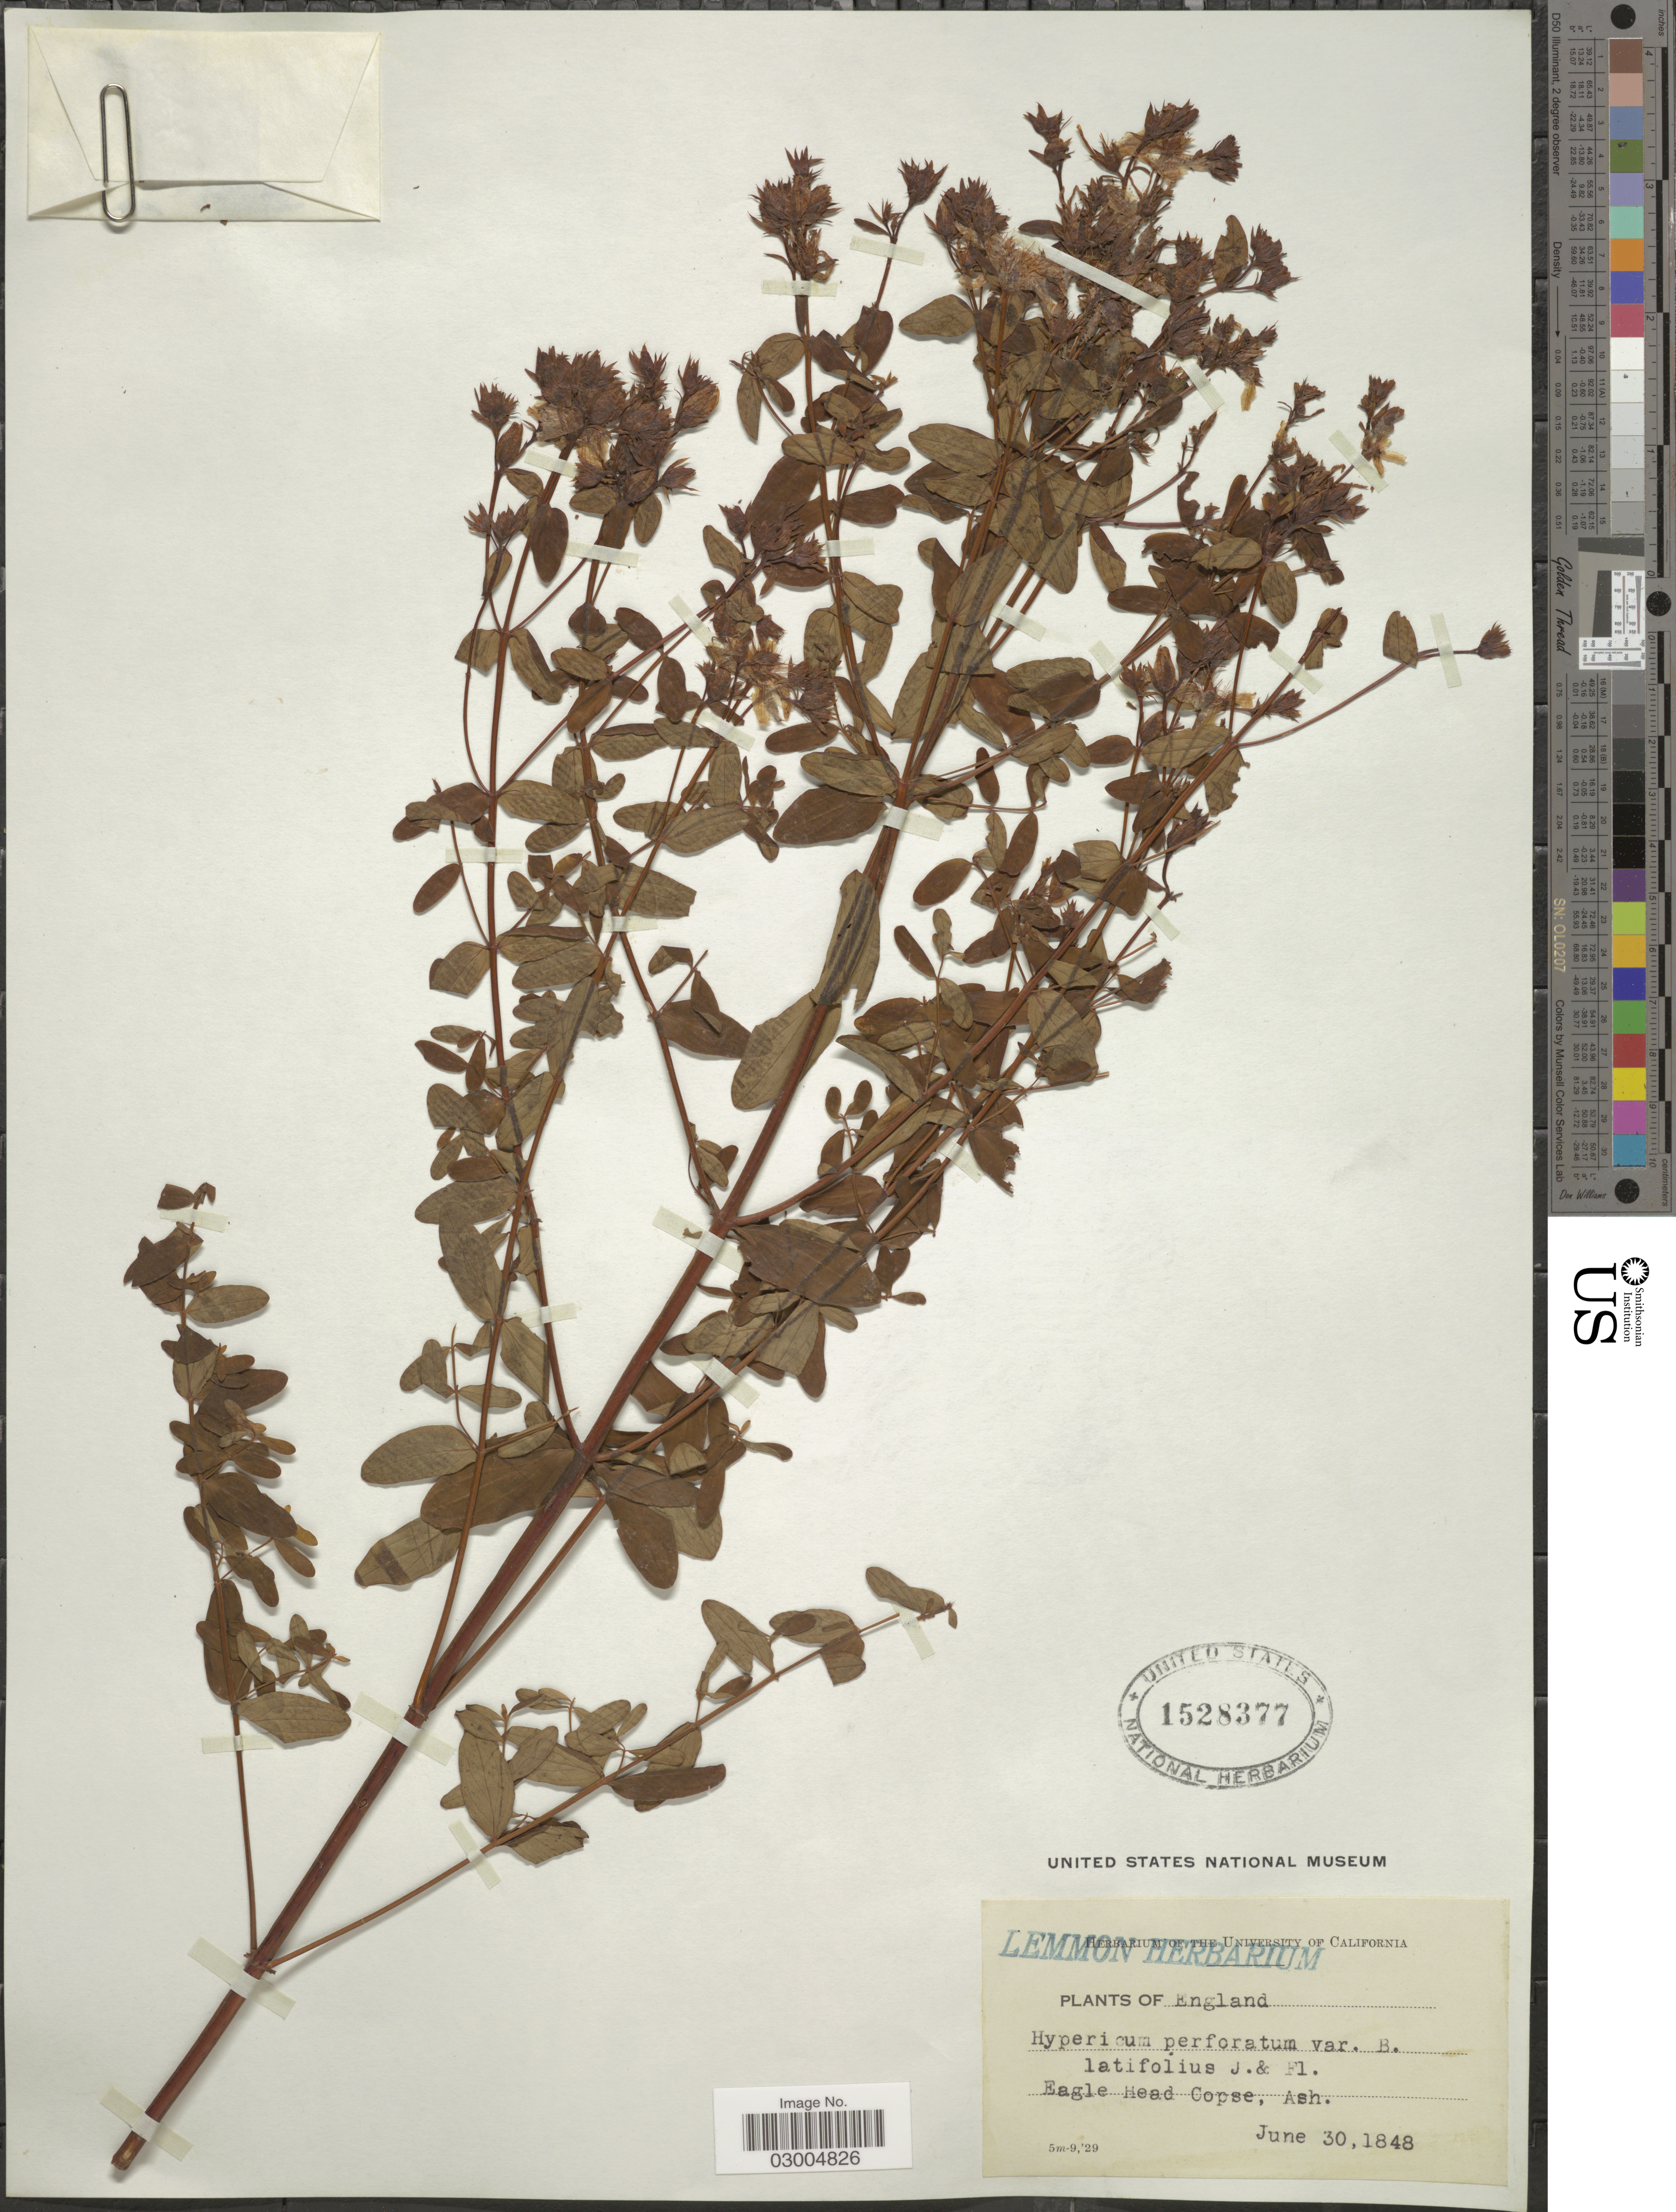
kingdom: Plantae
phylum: Tracheophyta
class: Magnoliopsida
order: Malpighiales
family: Hypericaceae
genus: Hypericum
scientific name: Hypericum perforatum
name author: L.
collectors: ex herb. Lemmon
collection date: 1948-06-30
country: United Kingdom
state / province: England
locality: Eagle Head Copse, Ash.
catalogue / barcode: US 1528377